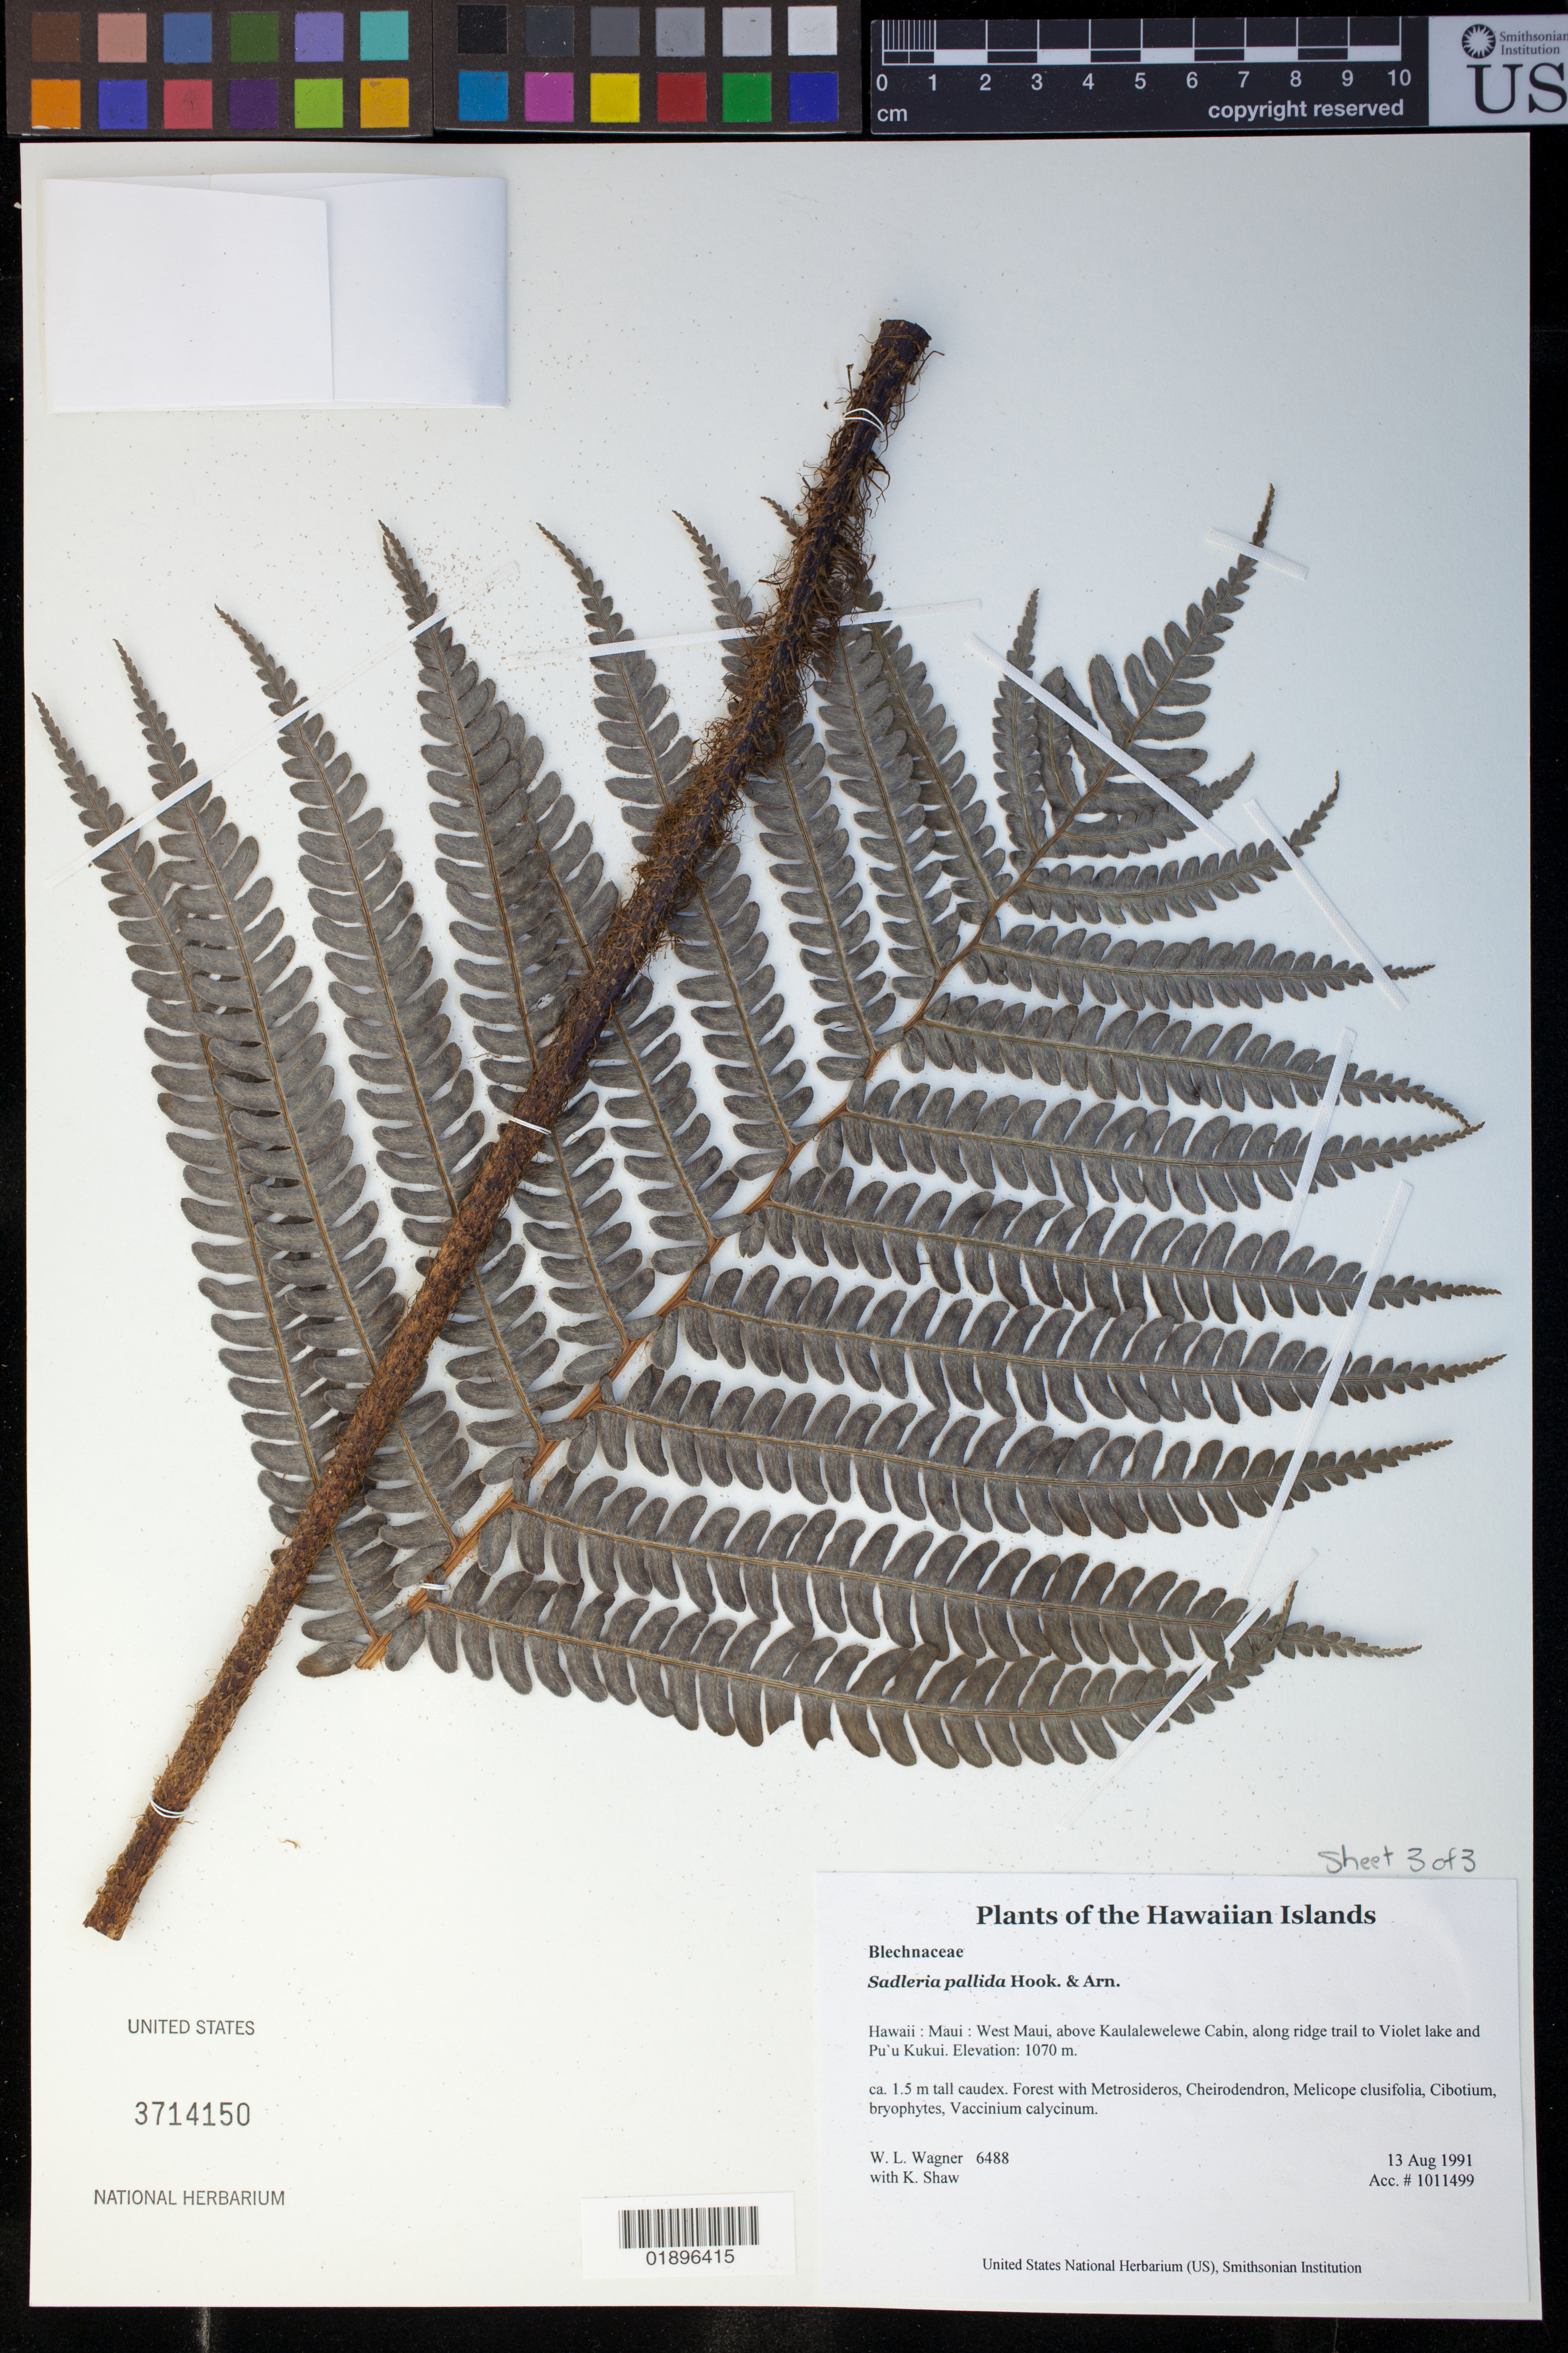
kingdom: Plantae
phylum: Tracheophyta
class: Polypodiopsida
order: Polypodiales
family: Blechnaceae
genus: Sadleria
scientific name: Sadleria pallida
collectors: W. L. Wagner & K. Shaw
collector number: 6488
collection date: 1991-08-13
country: United States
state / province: Hawaii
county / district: Maui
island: Maui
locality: West Maui, above Kaulalewelewe Cabin, along ridge trail to Violet lake and Pu'u Kukui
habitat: Forest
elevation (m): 1070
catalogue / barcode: US 3714150